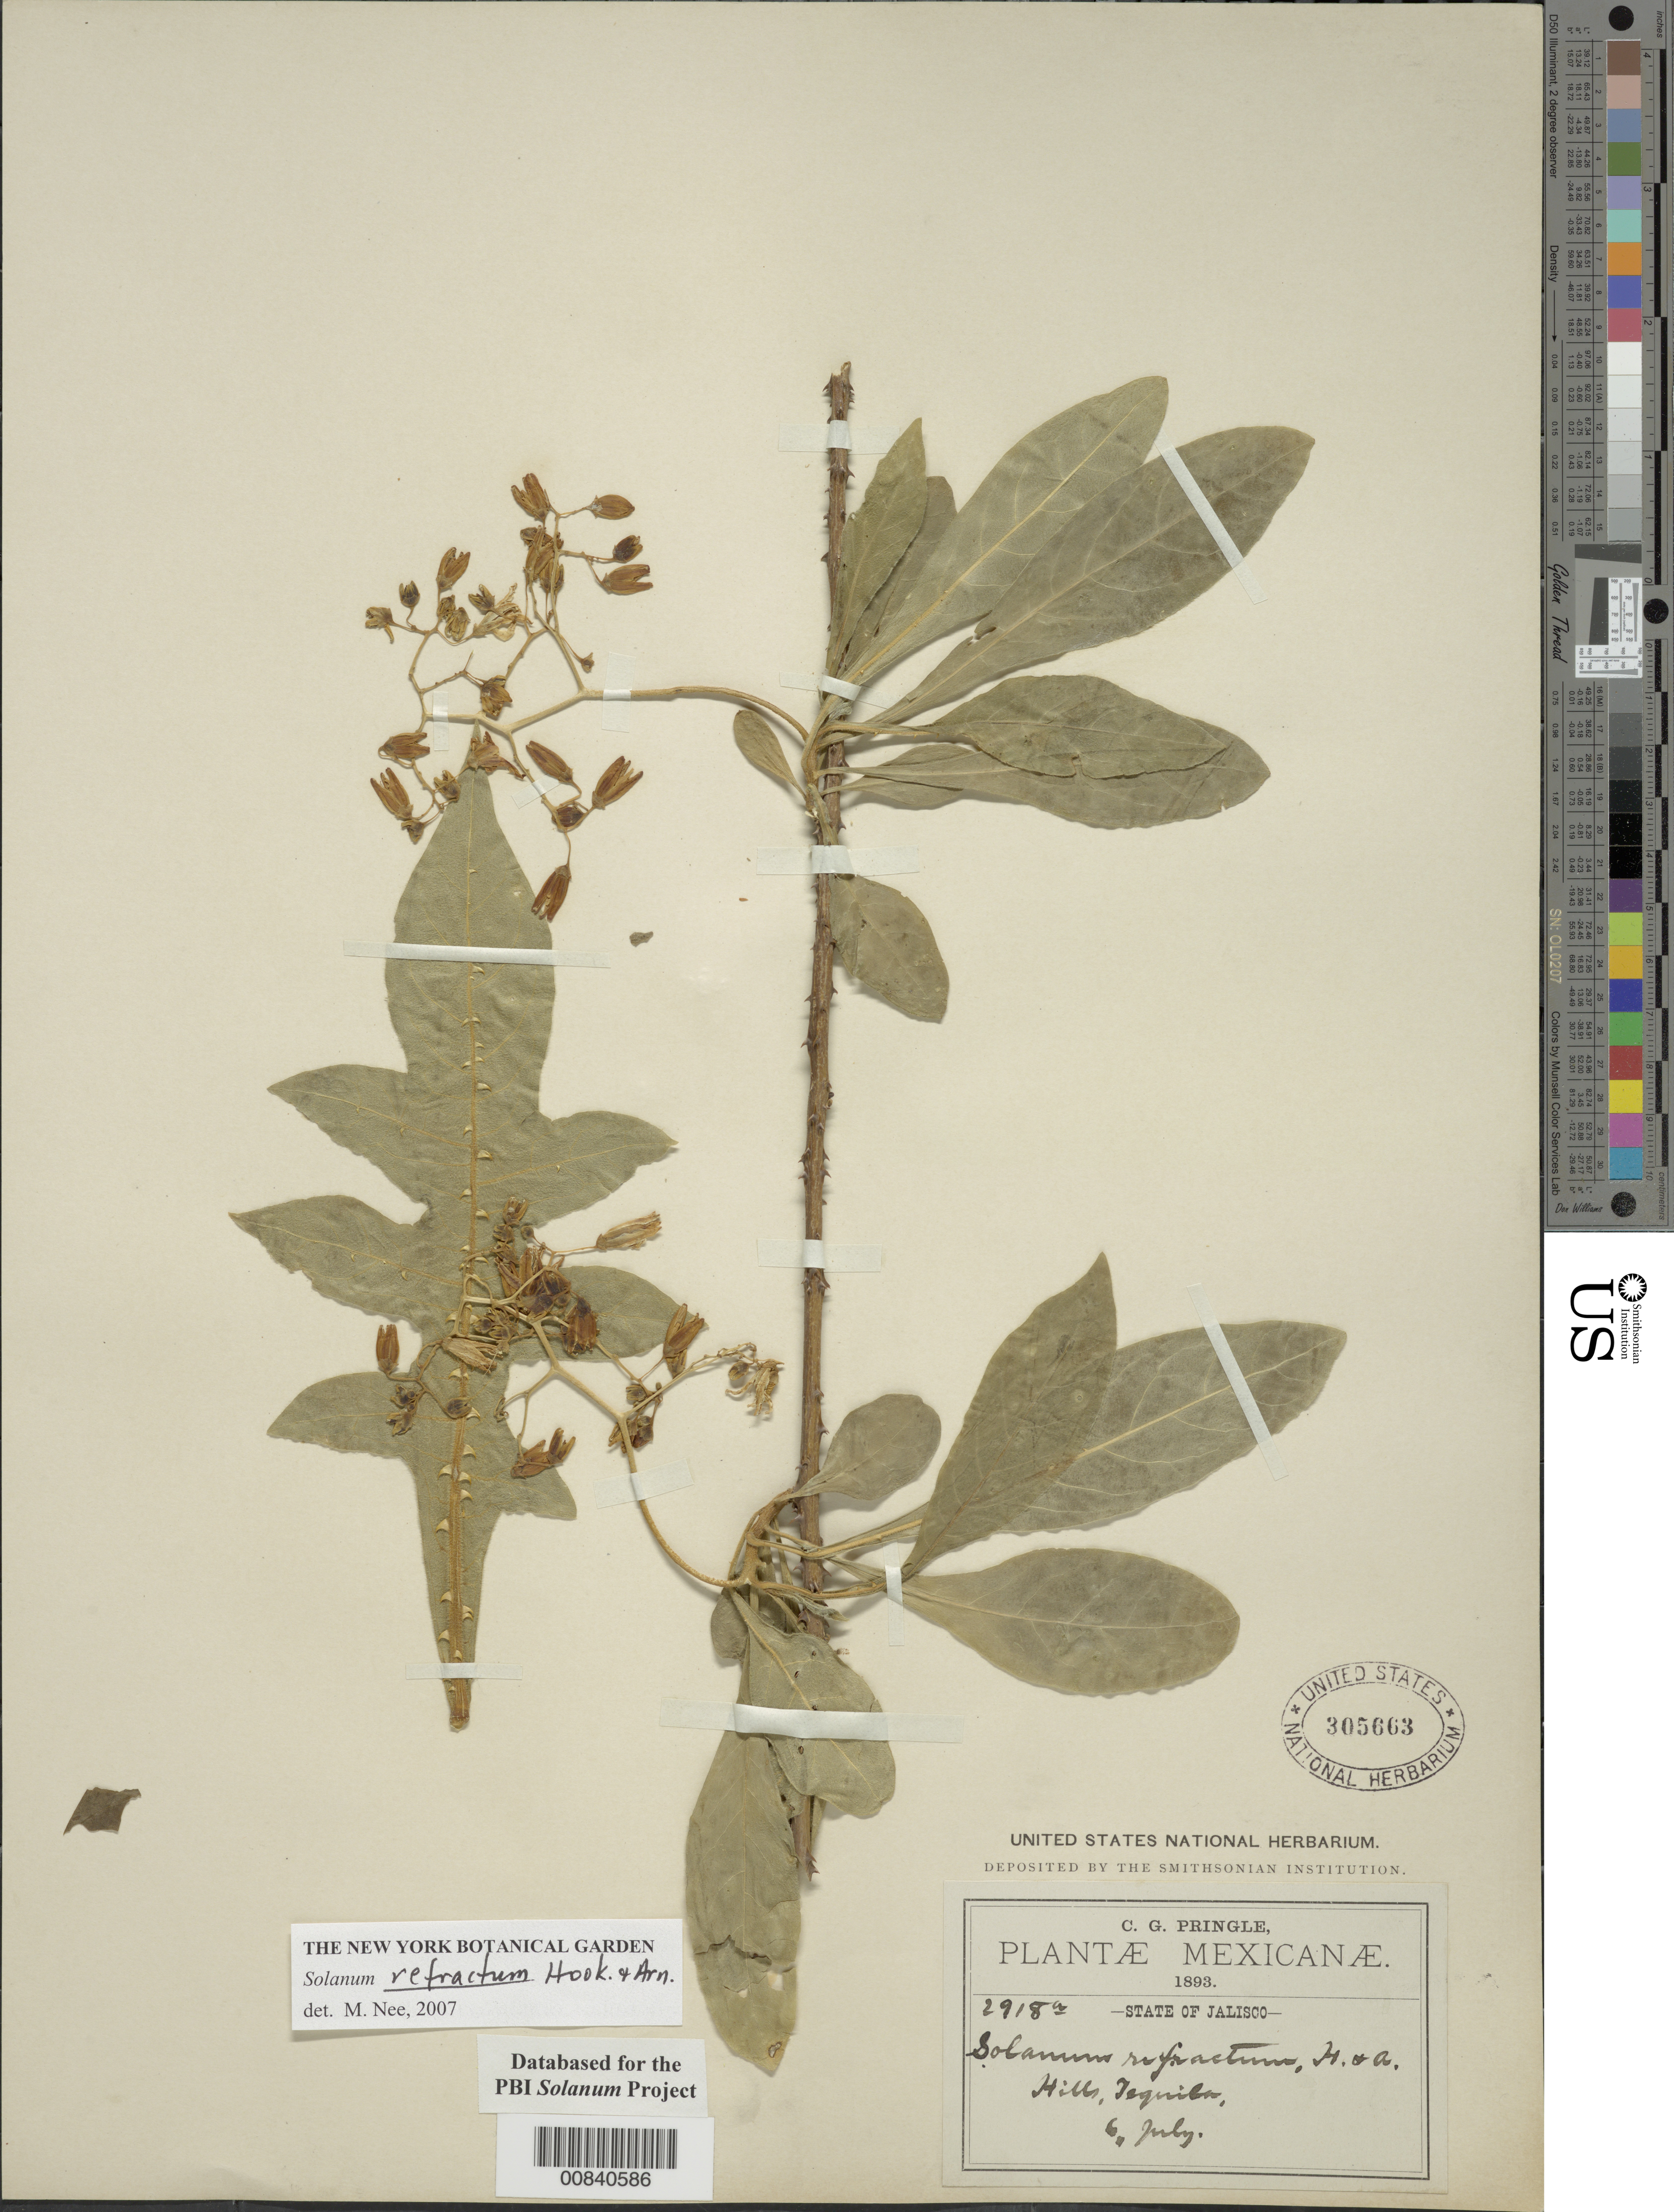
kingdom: Plantae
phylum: Tracheophyta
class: Magnoliopsida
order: Solanales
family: Solanaceae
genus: Solanum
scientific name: Solanum bicorne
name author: Dunal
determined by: Clark, J. L., (SEL), The Marie Selby Botanical Garden (UNITED STATES)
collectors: C. G. Pringle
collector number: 2918a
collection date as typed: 6 Jun 1893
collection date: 1893-06-06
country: Mexico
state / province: Jalisco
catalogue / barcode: US 305663